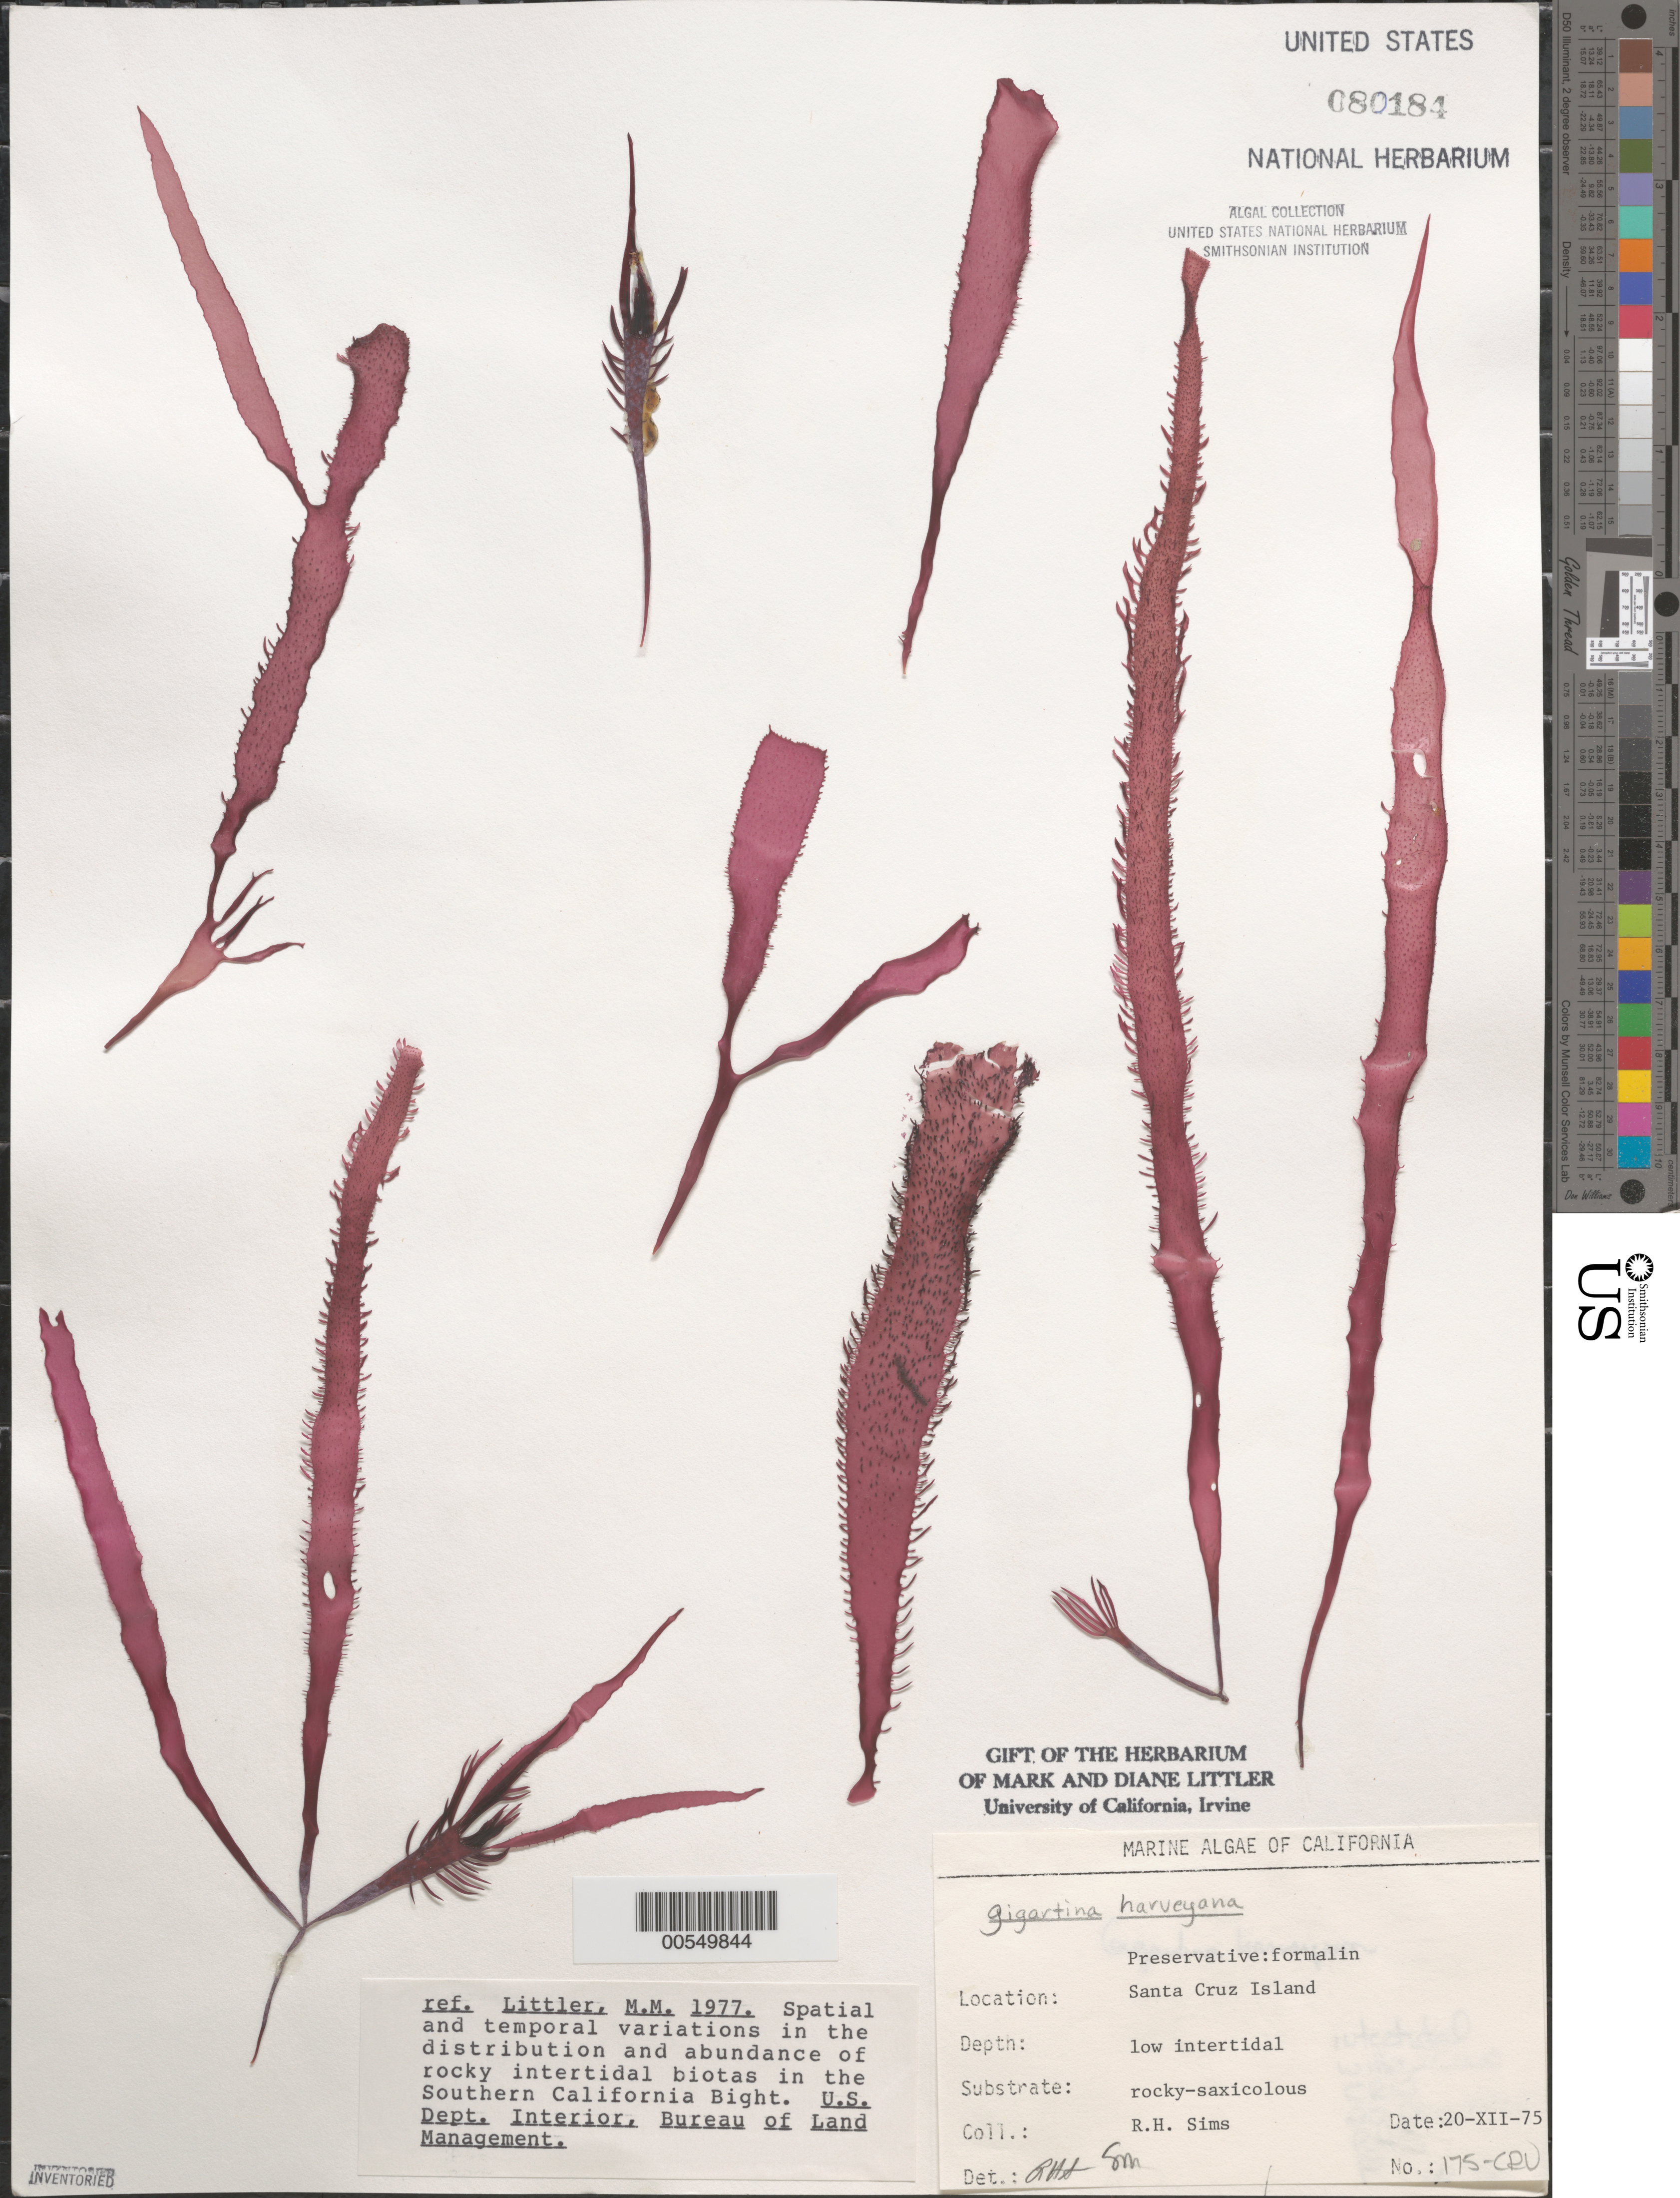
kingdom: Plantae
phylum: Rhodophyta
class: Florideophyceae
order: Gigartinales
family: Gigartinaceae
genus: Chondracanthus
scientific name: Chondracanthus harveyanus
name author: (Kütz.) Guiry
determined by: Algae name updating Project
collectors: R. H. Sims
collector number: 175-cru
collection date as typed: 20 Dec 1975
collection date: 1975-12-20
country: United States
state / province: California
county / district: Santa Barbara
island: Santa Cruz Island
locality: Willows Anchorage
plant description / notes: BLM-SOCALBIGHT Rocky Intertidal Survey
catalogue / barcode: US 80184